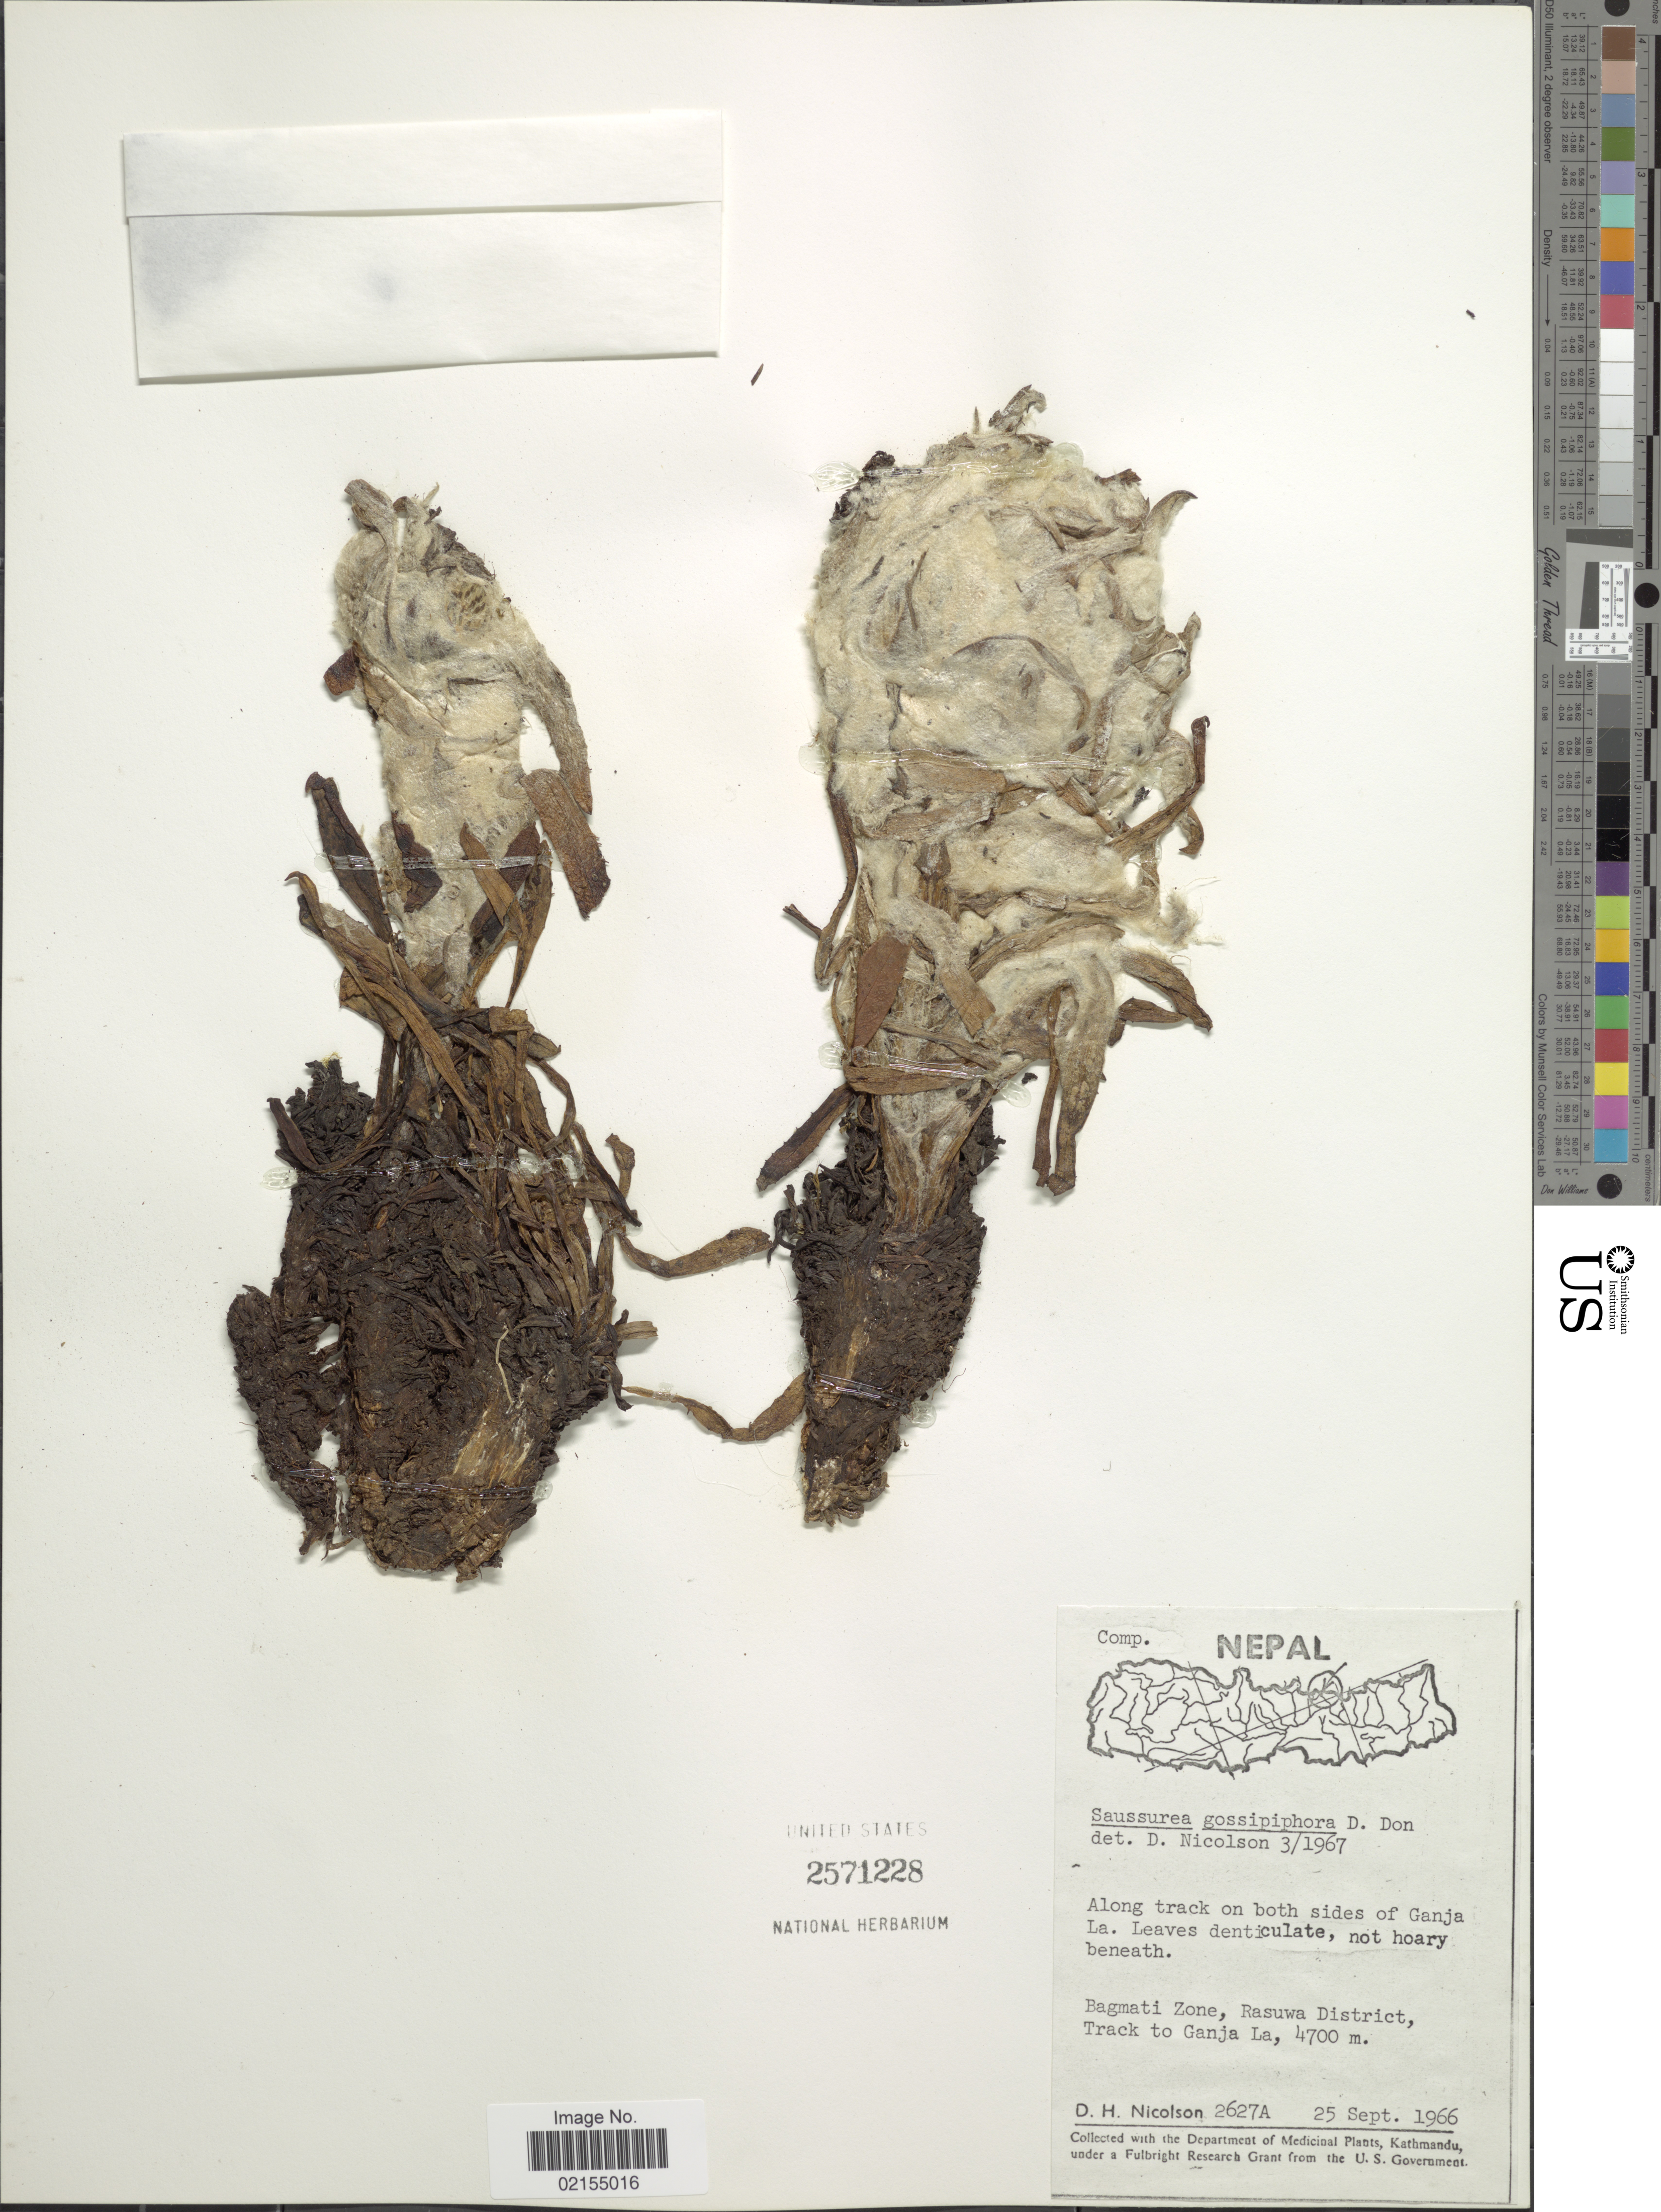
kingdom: Plantae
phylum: Tracheophyta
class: Magnoliopsida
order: Asterales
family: Asteraceae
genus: Saussurea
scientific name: Saussurea gossipiphora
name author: D. Don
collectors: D. H. Nicolson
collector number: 2627A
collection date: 1966-09-25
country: Nepal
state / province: Bagmati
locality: Along track on birth sides of Ganja La, Bagmati Zone, Rasuwa District, Track to Ganja La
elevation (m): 4700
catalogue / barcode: US 2571228